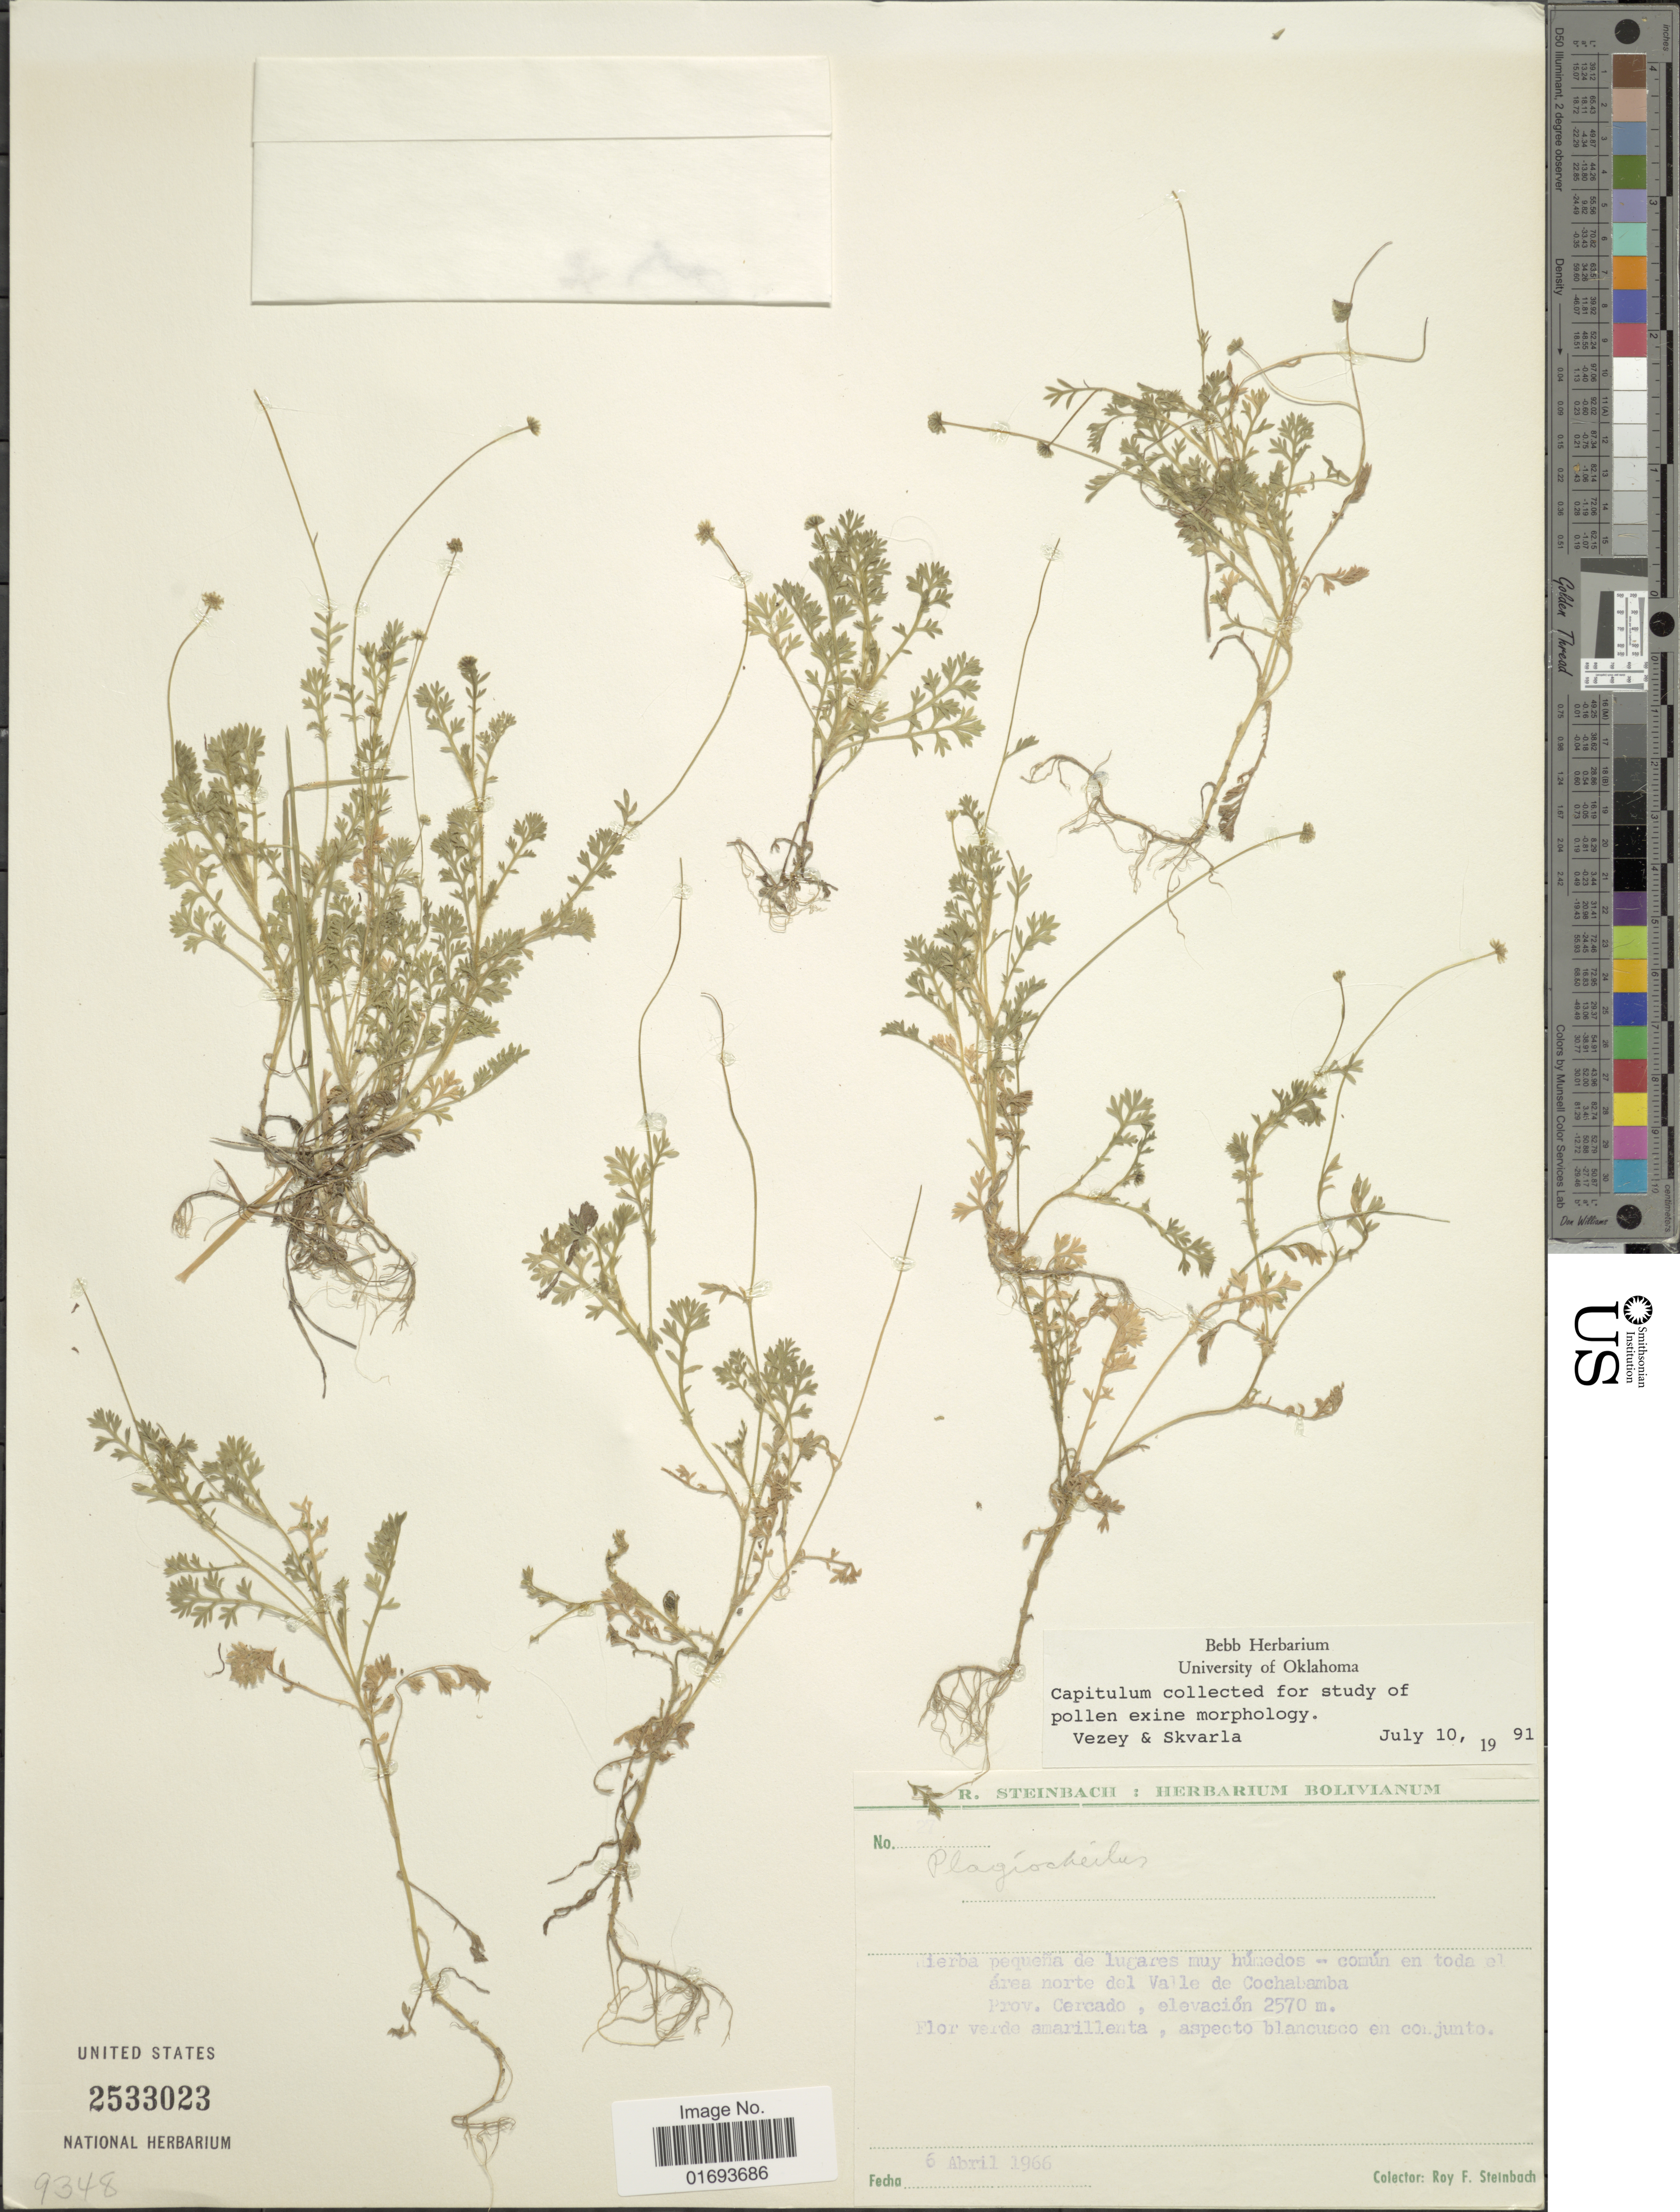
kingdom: Plantae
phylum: Tracheophyta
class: Magnoliopsida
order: Asterales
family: Asteraceae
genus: Plagiocheilus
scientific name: Plagiocheilus sp.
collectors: R. F. Steinbach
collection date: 1966-04-06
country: Bolivia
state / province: Cochabamba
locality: El area norte del Valle de Cochabamba. Prov. Cercado,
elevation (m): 2570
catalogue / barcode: US 2533023